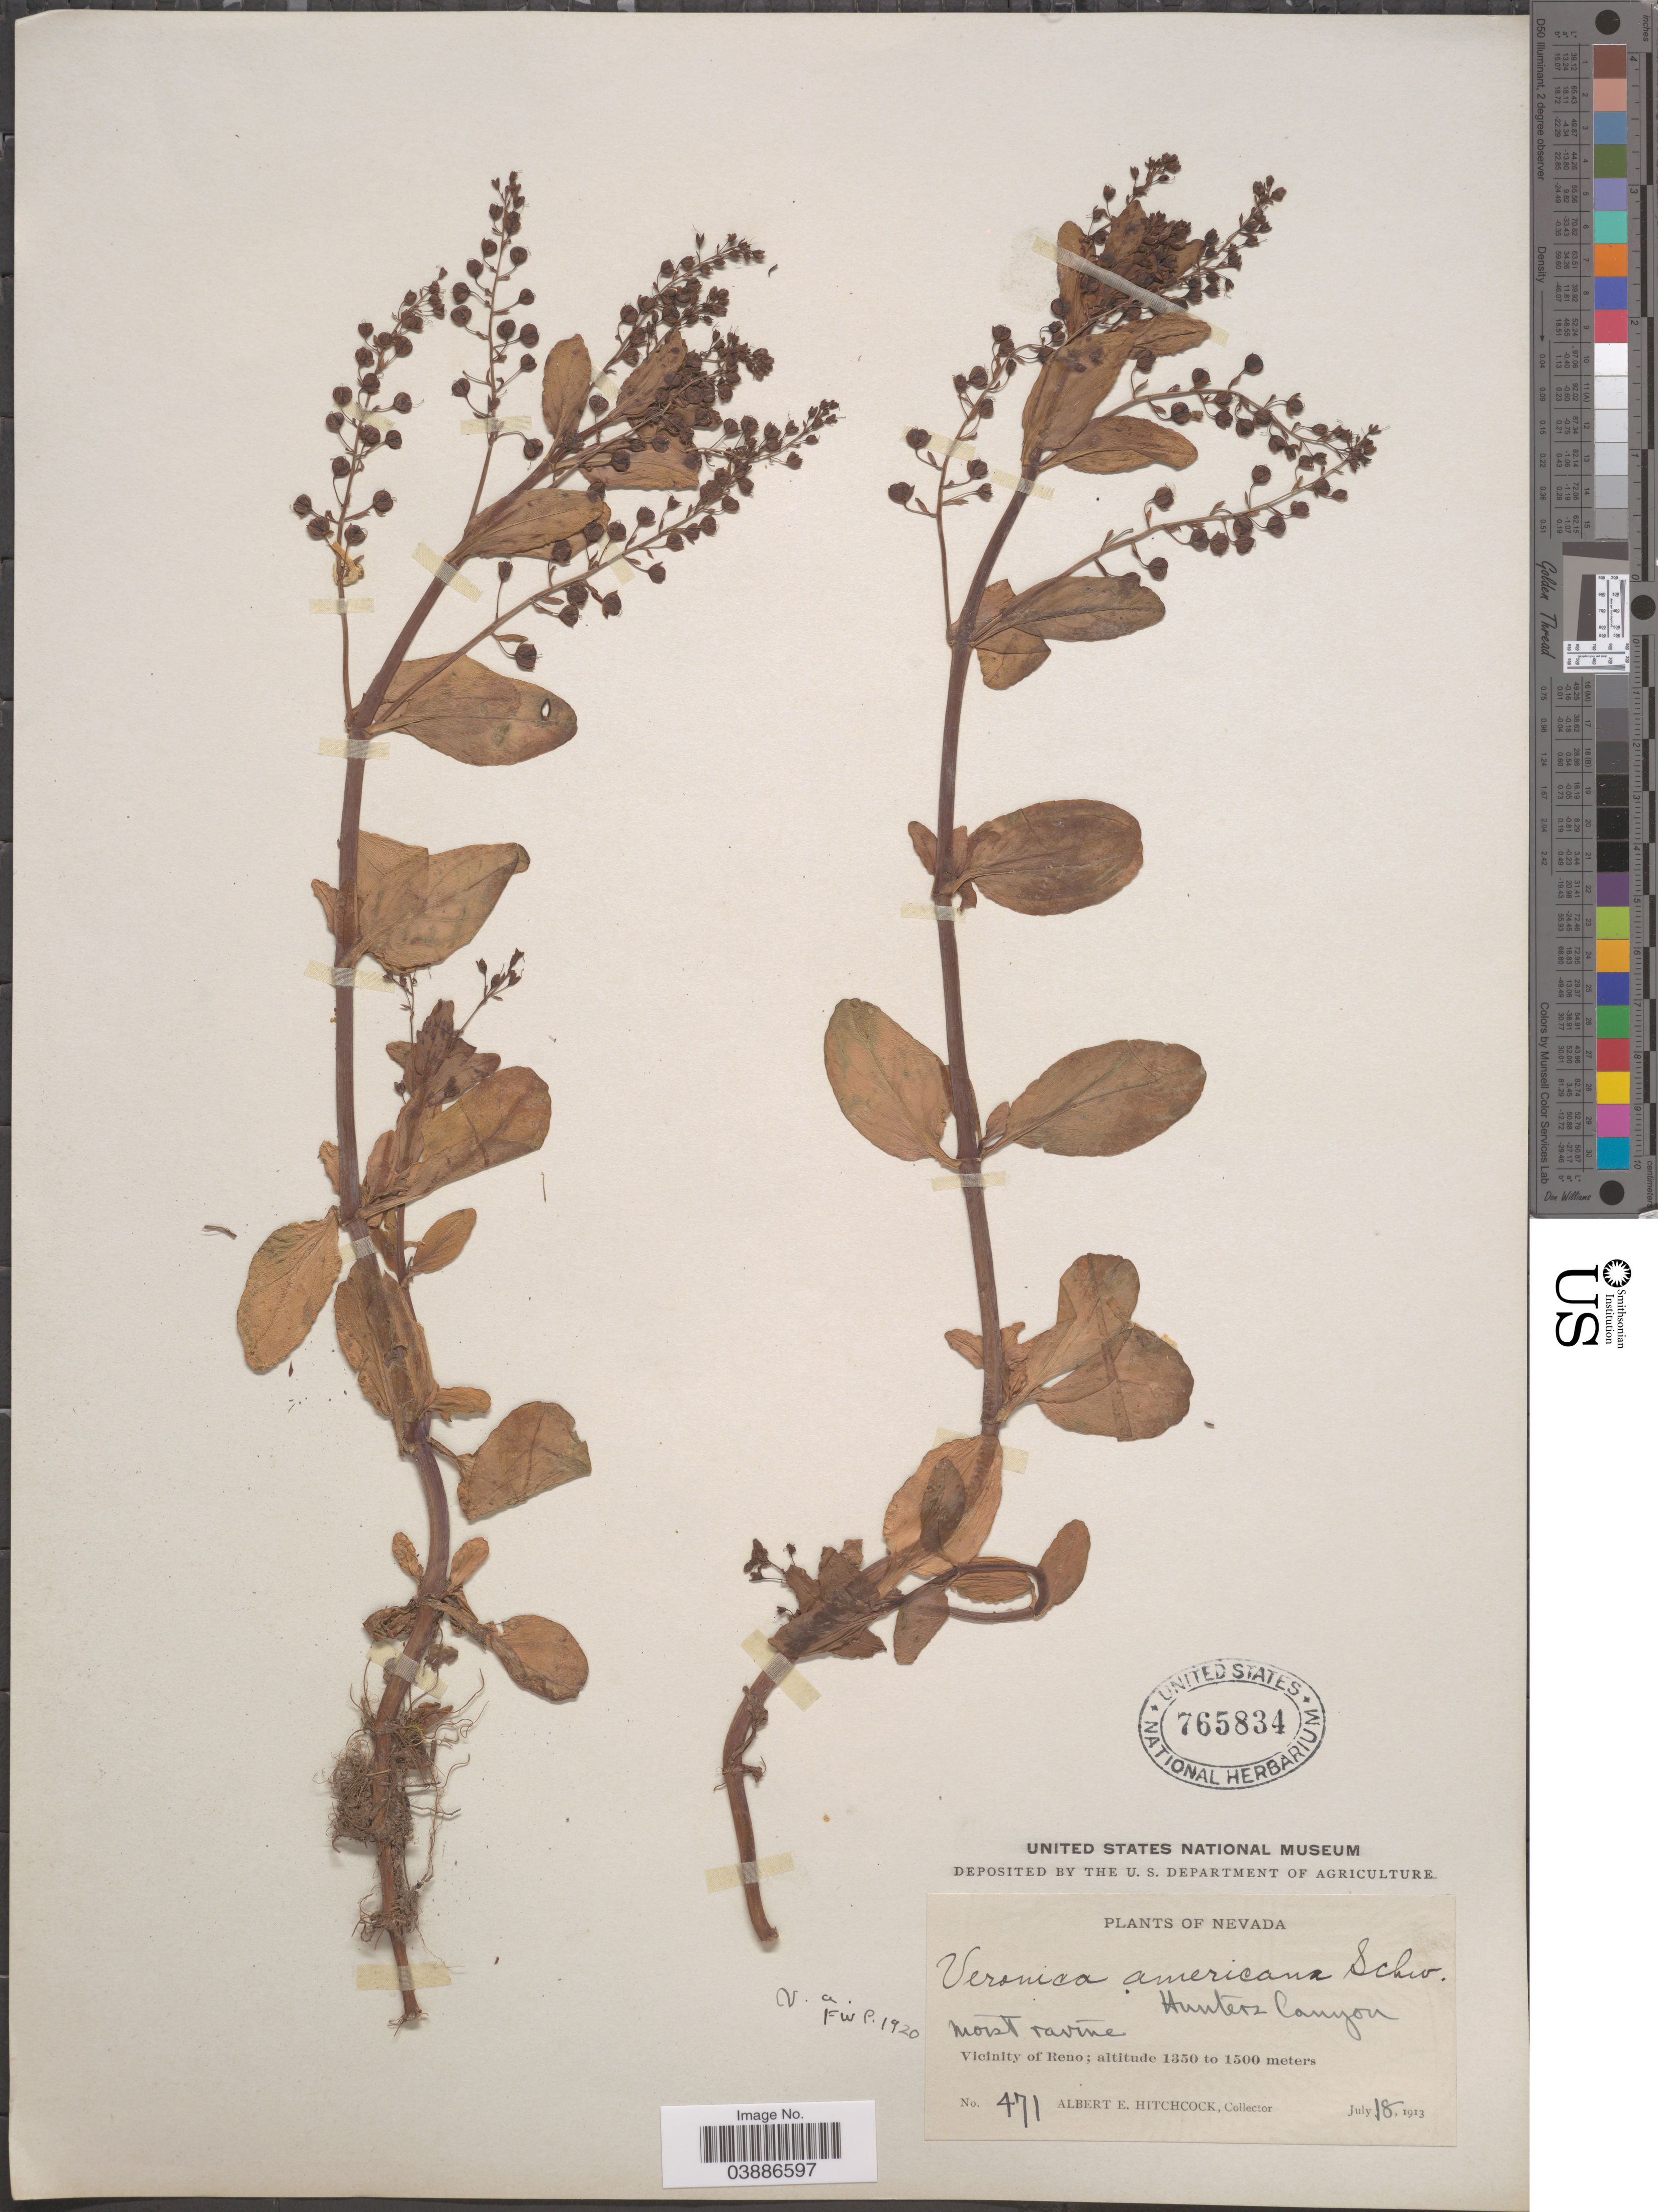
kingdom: Plantae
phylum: Tracheophyta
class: Magnoliopsida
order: Lamiales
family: Plantaginaceae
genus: Veronica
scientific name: Veronica americana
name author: Schwein. ex Benth.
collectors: A. Hitchcock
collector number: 471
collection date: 1913-07-18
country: United States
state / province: Nevada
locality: Hunters Canyon. Vicinity of Reno.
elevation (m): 1350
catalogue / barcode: US 765834